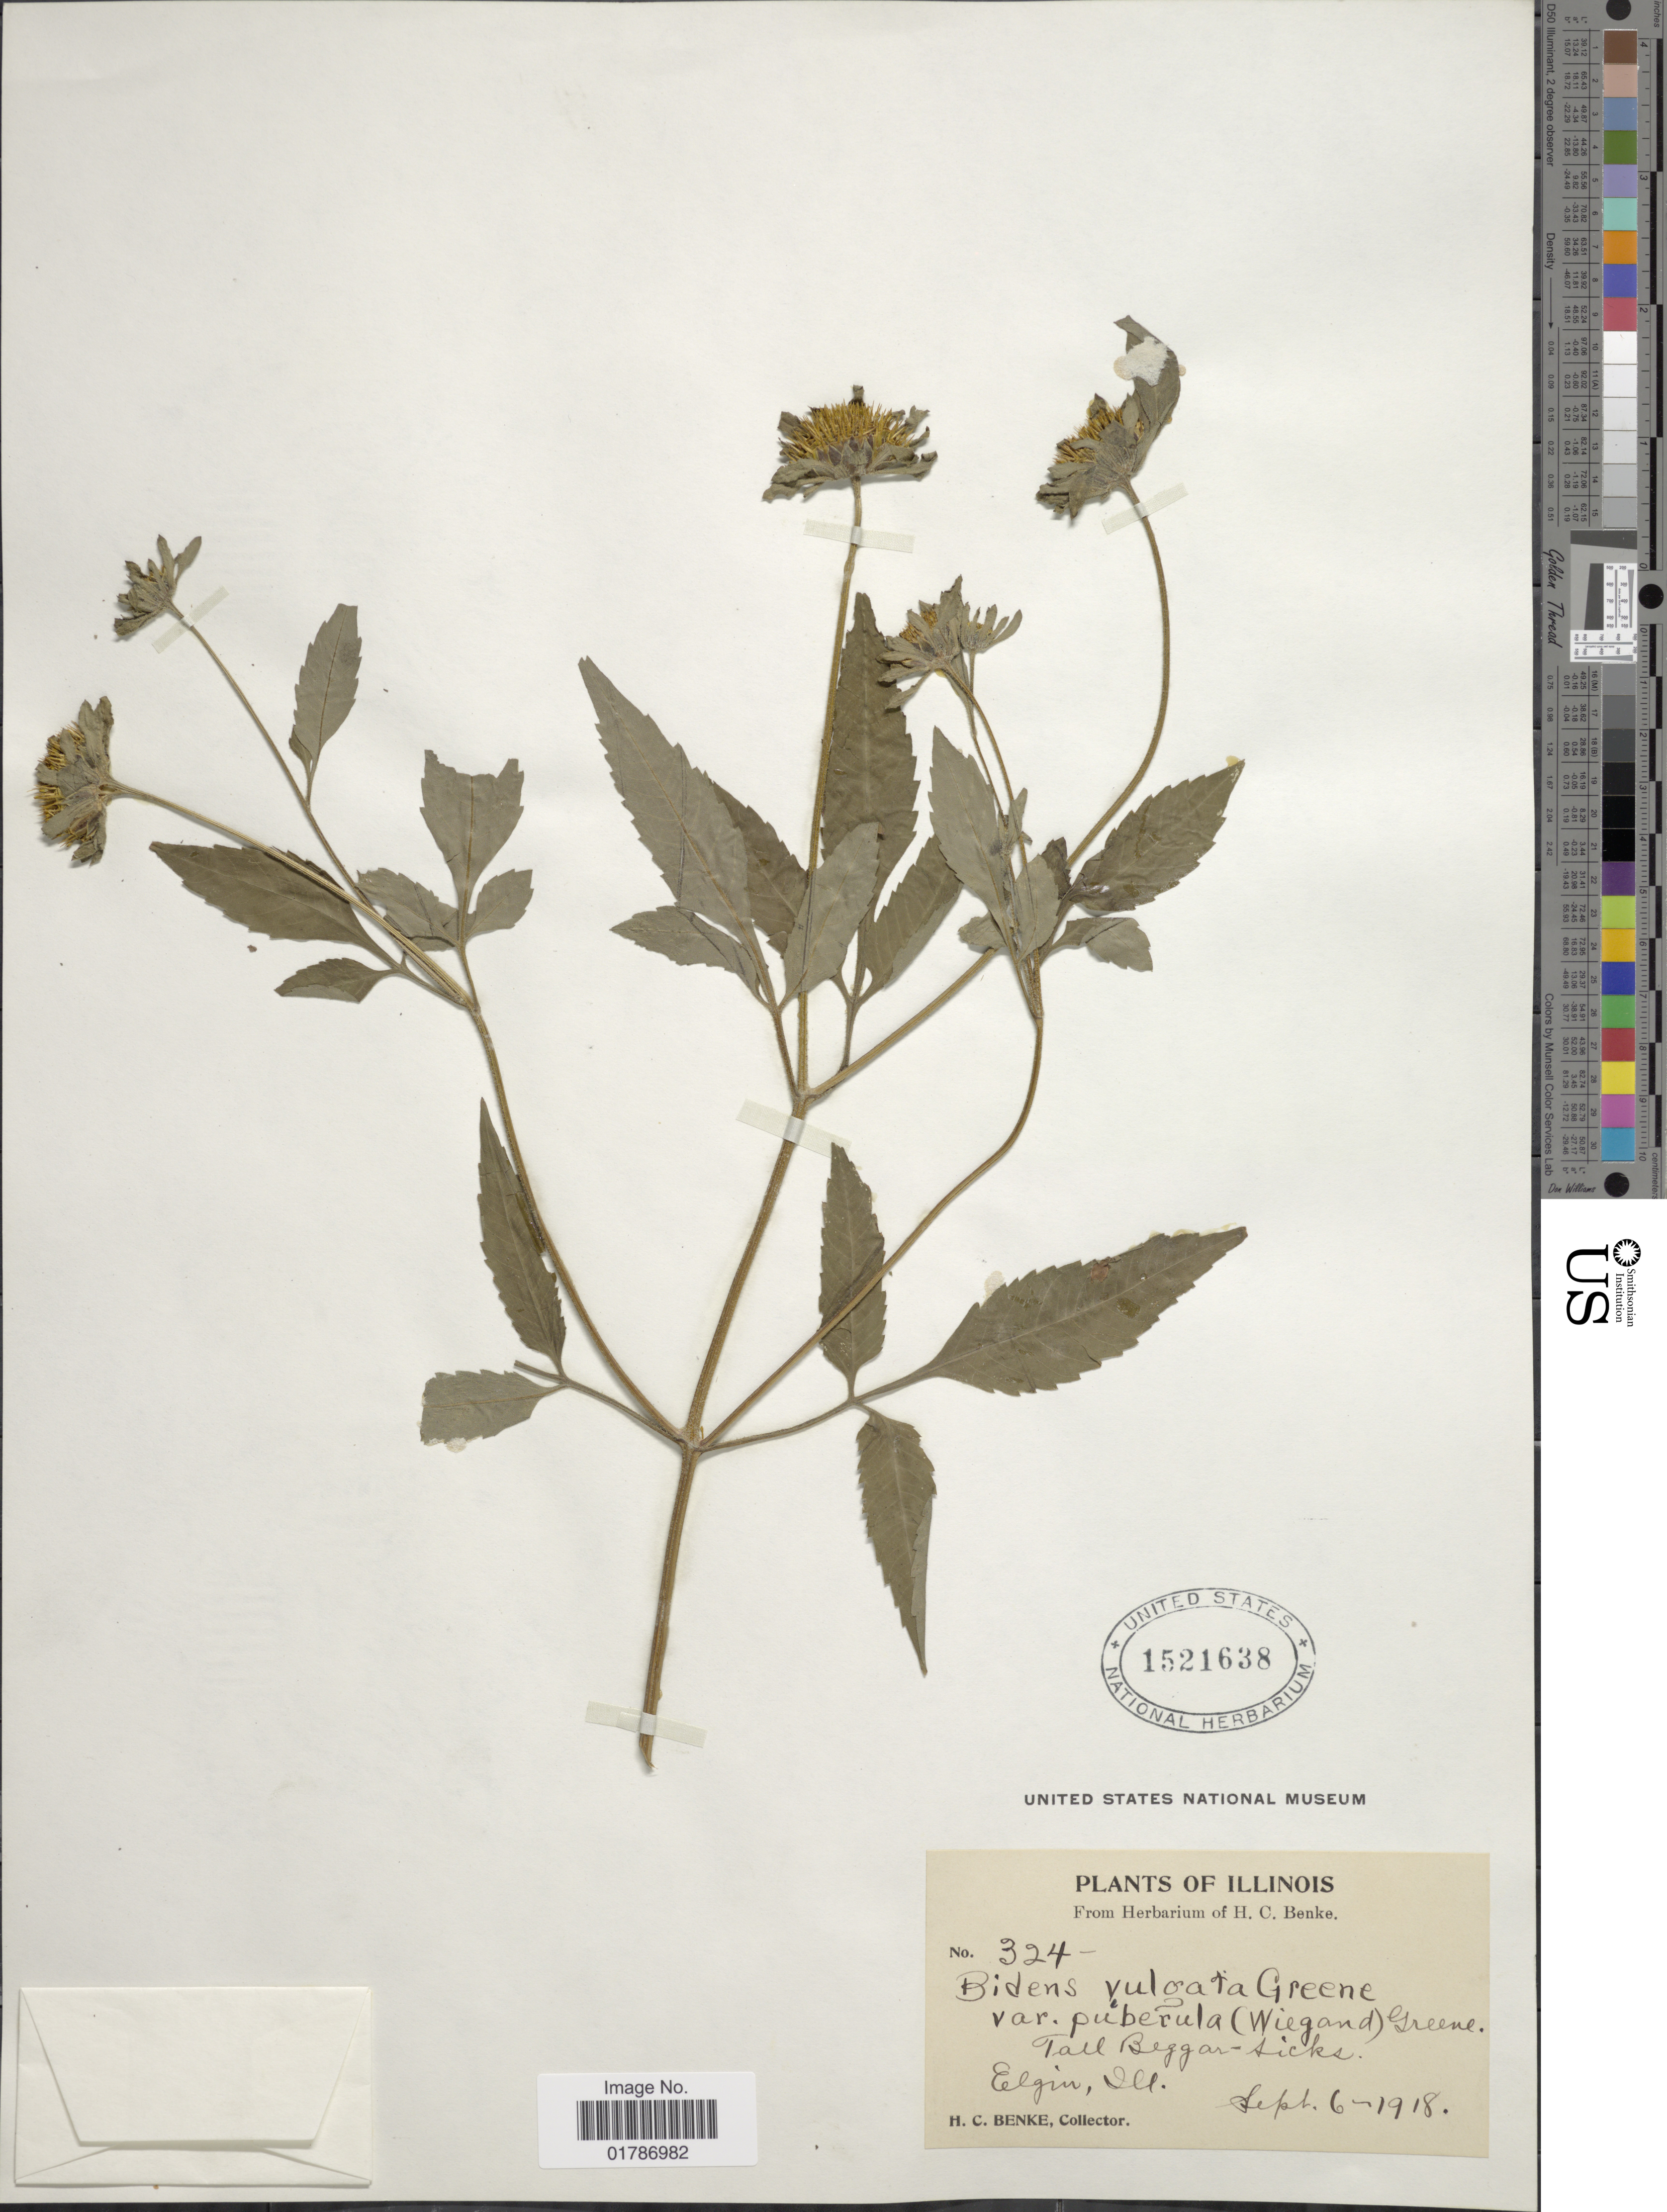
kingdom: Plantae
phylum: Tracheophyta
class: Magnoliopsida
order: Asterales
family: Asteraceae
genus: Bidens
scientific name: Bidens vulgata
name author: Greene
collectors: H. Benke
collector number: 324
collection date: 1918-09-06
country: United States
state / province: Illinois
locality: Elgin, Ill.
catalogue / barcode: US 1521638